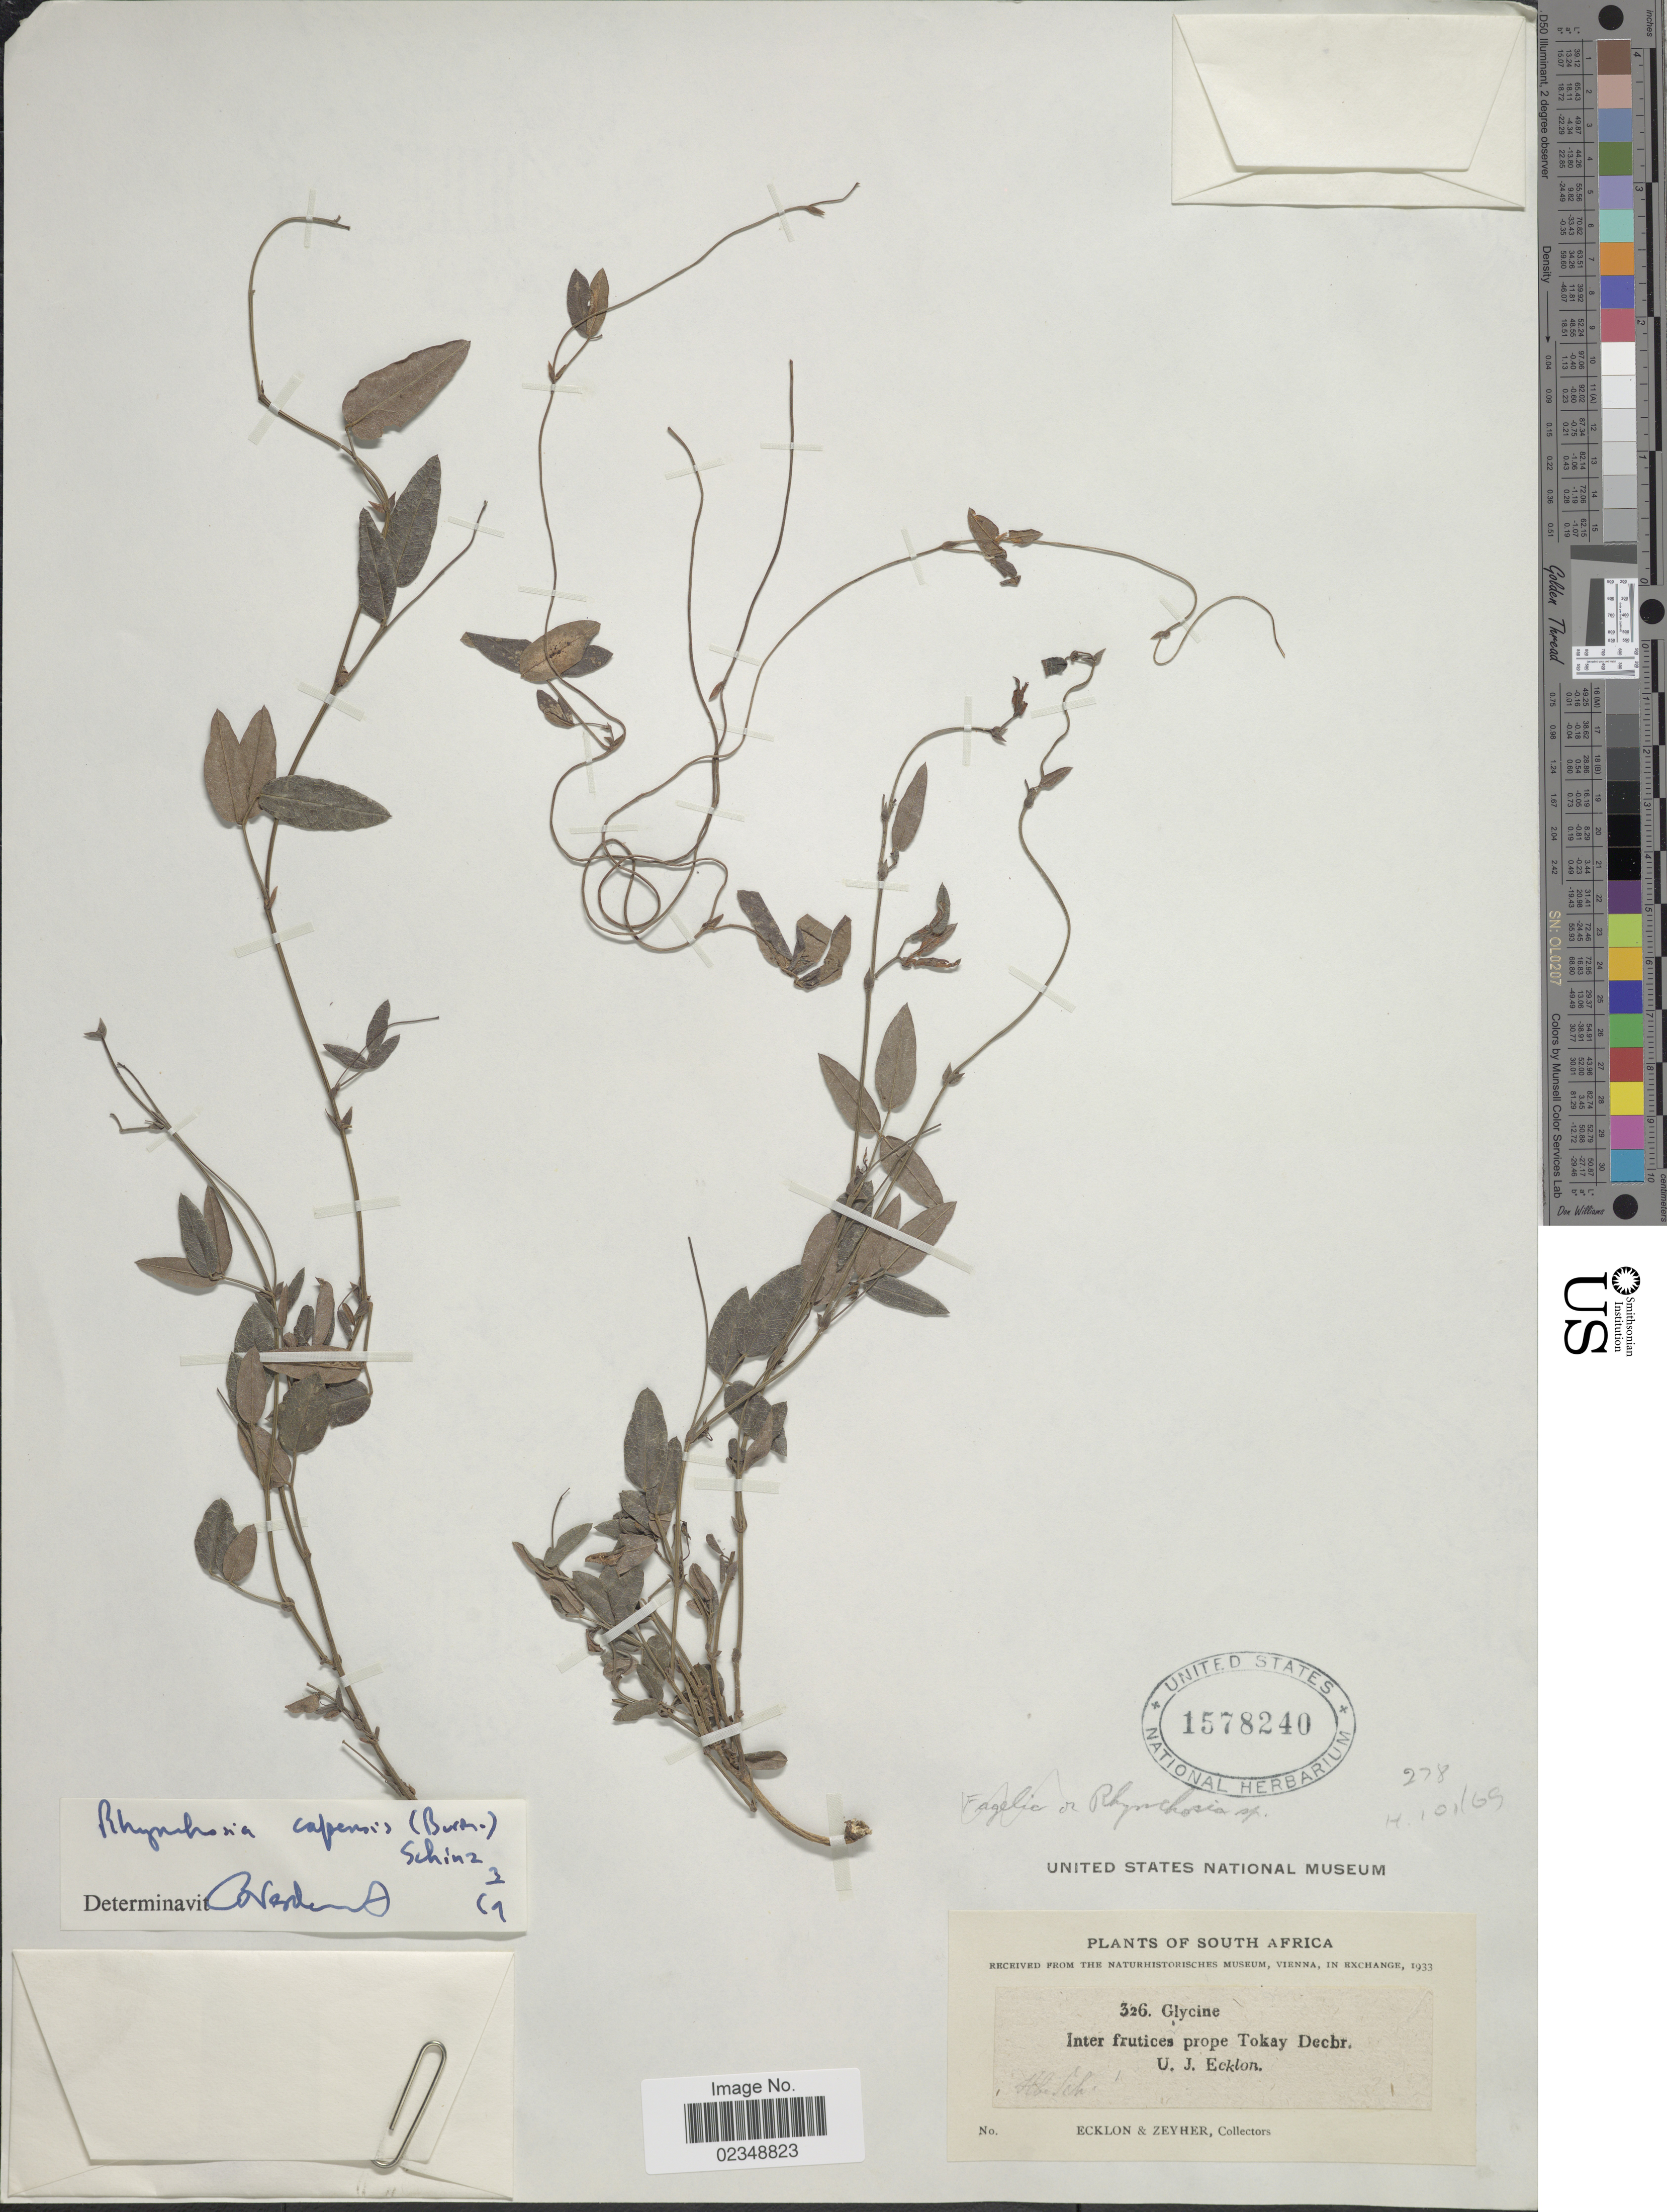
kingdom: Plantae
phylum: Tracheophyta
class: Magnoliopsida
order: Fabales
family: Fabaceae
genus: Rhynchosia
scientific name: Rhynchosia capensis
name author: (Schinz) Burm. f.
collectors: U. Ecklon & -. Zeyher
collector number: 326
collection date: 1933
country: South Africa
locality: Inter frutices prope Tokay Dechr.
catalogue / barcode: US 1578240